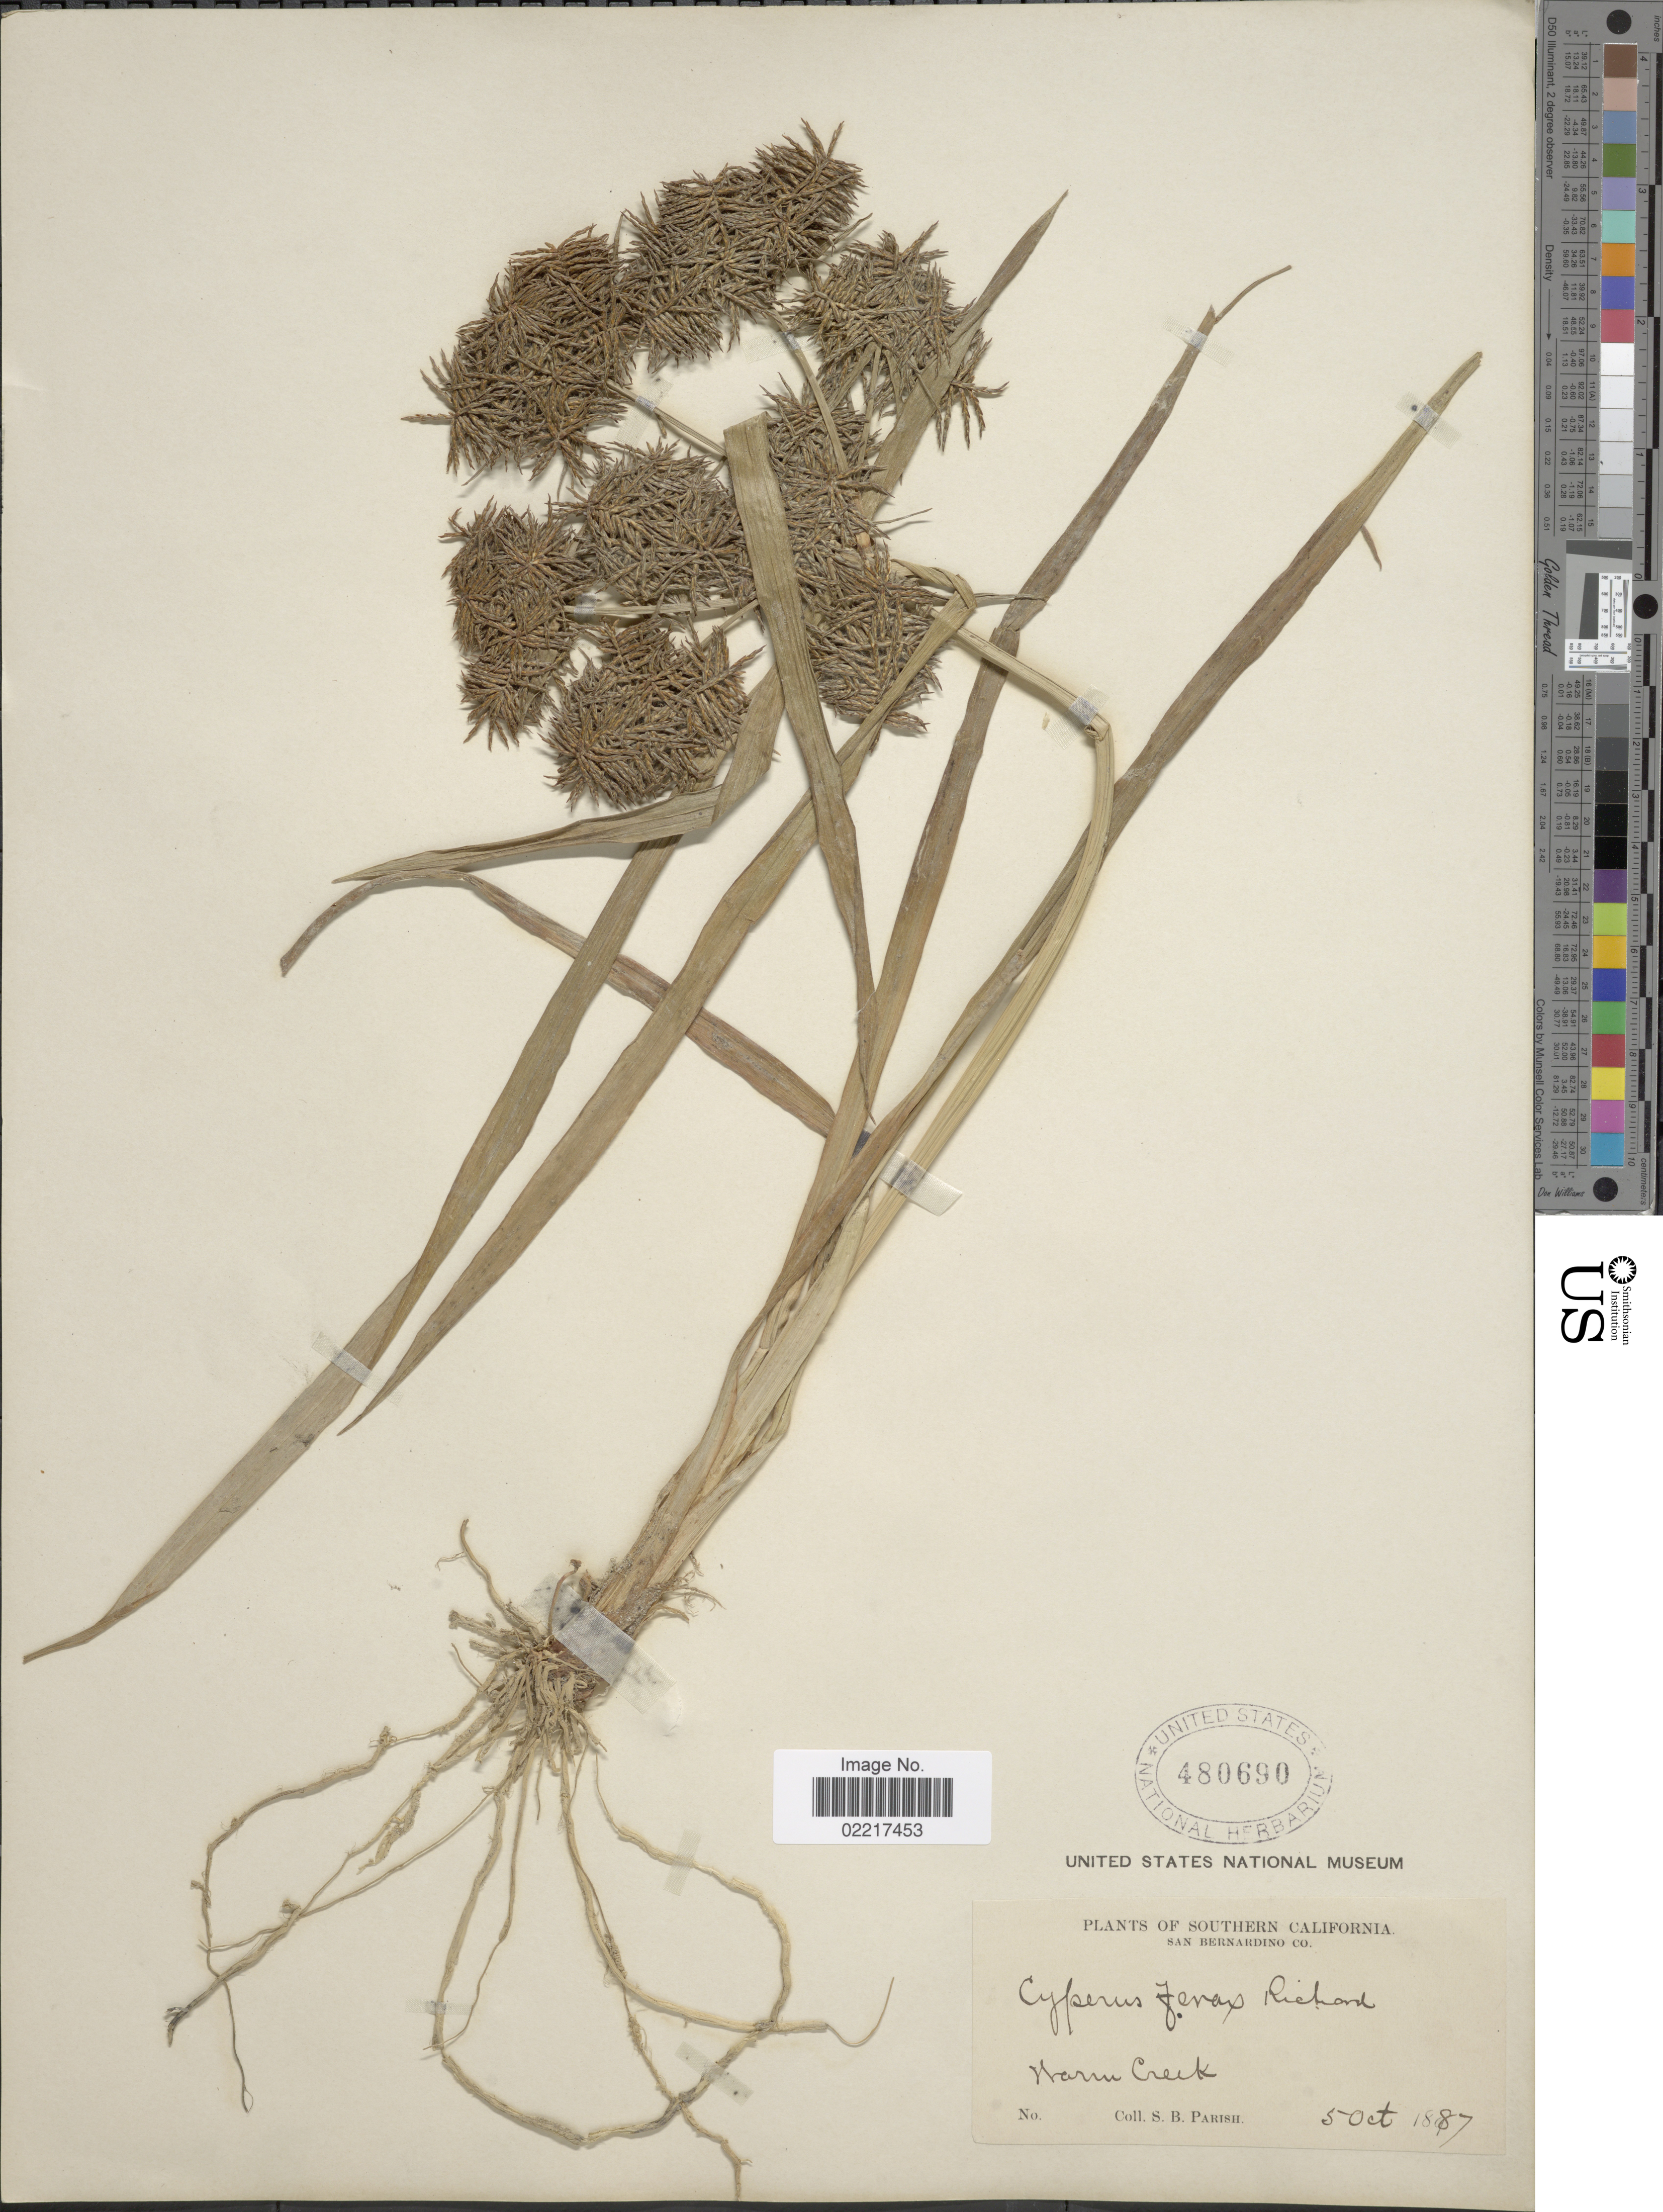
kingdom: Plantae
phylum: Tracheophyta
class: Liliopsida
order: Poales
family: Cyperaceae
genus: Cyperus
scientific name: Cyperus odoratus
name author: L.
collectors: S. B. Parish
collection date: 1887-10-05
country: United States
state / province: California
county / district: San Bernardino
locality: Southern California, San Bernardino Co, Wam Creek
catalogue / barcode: US 480690